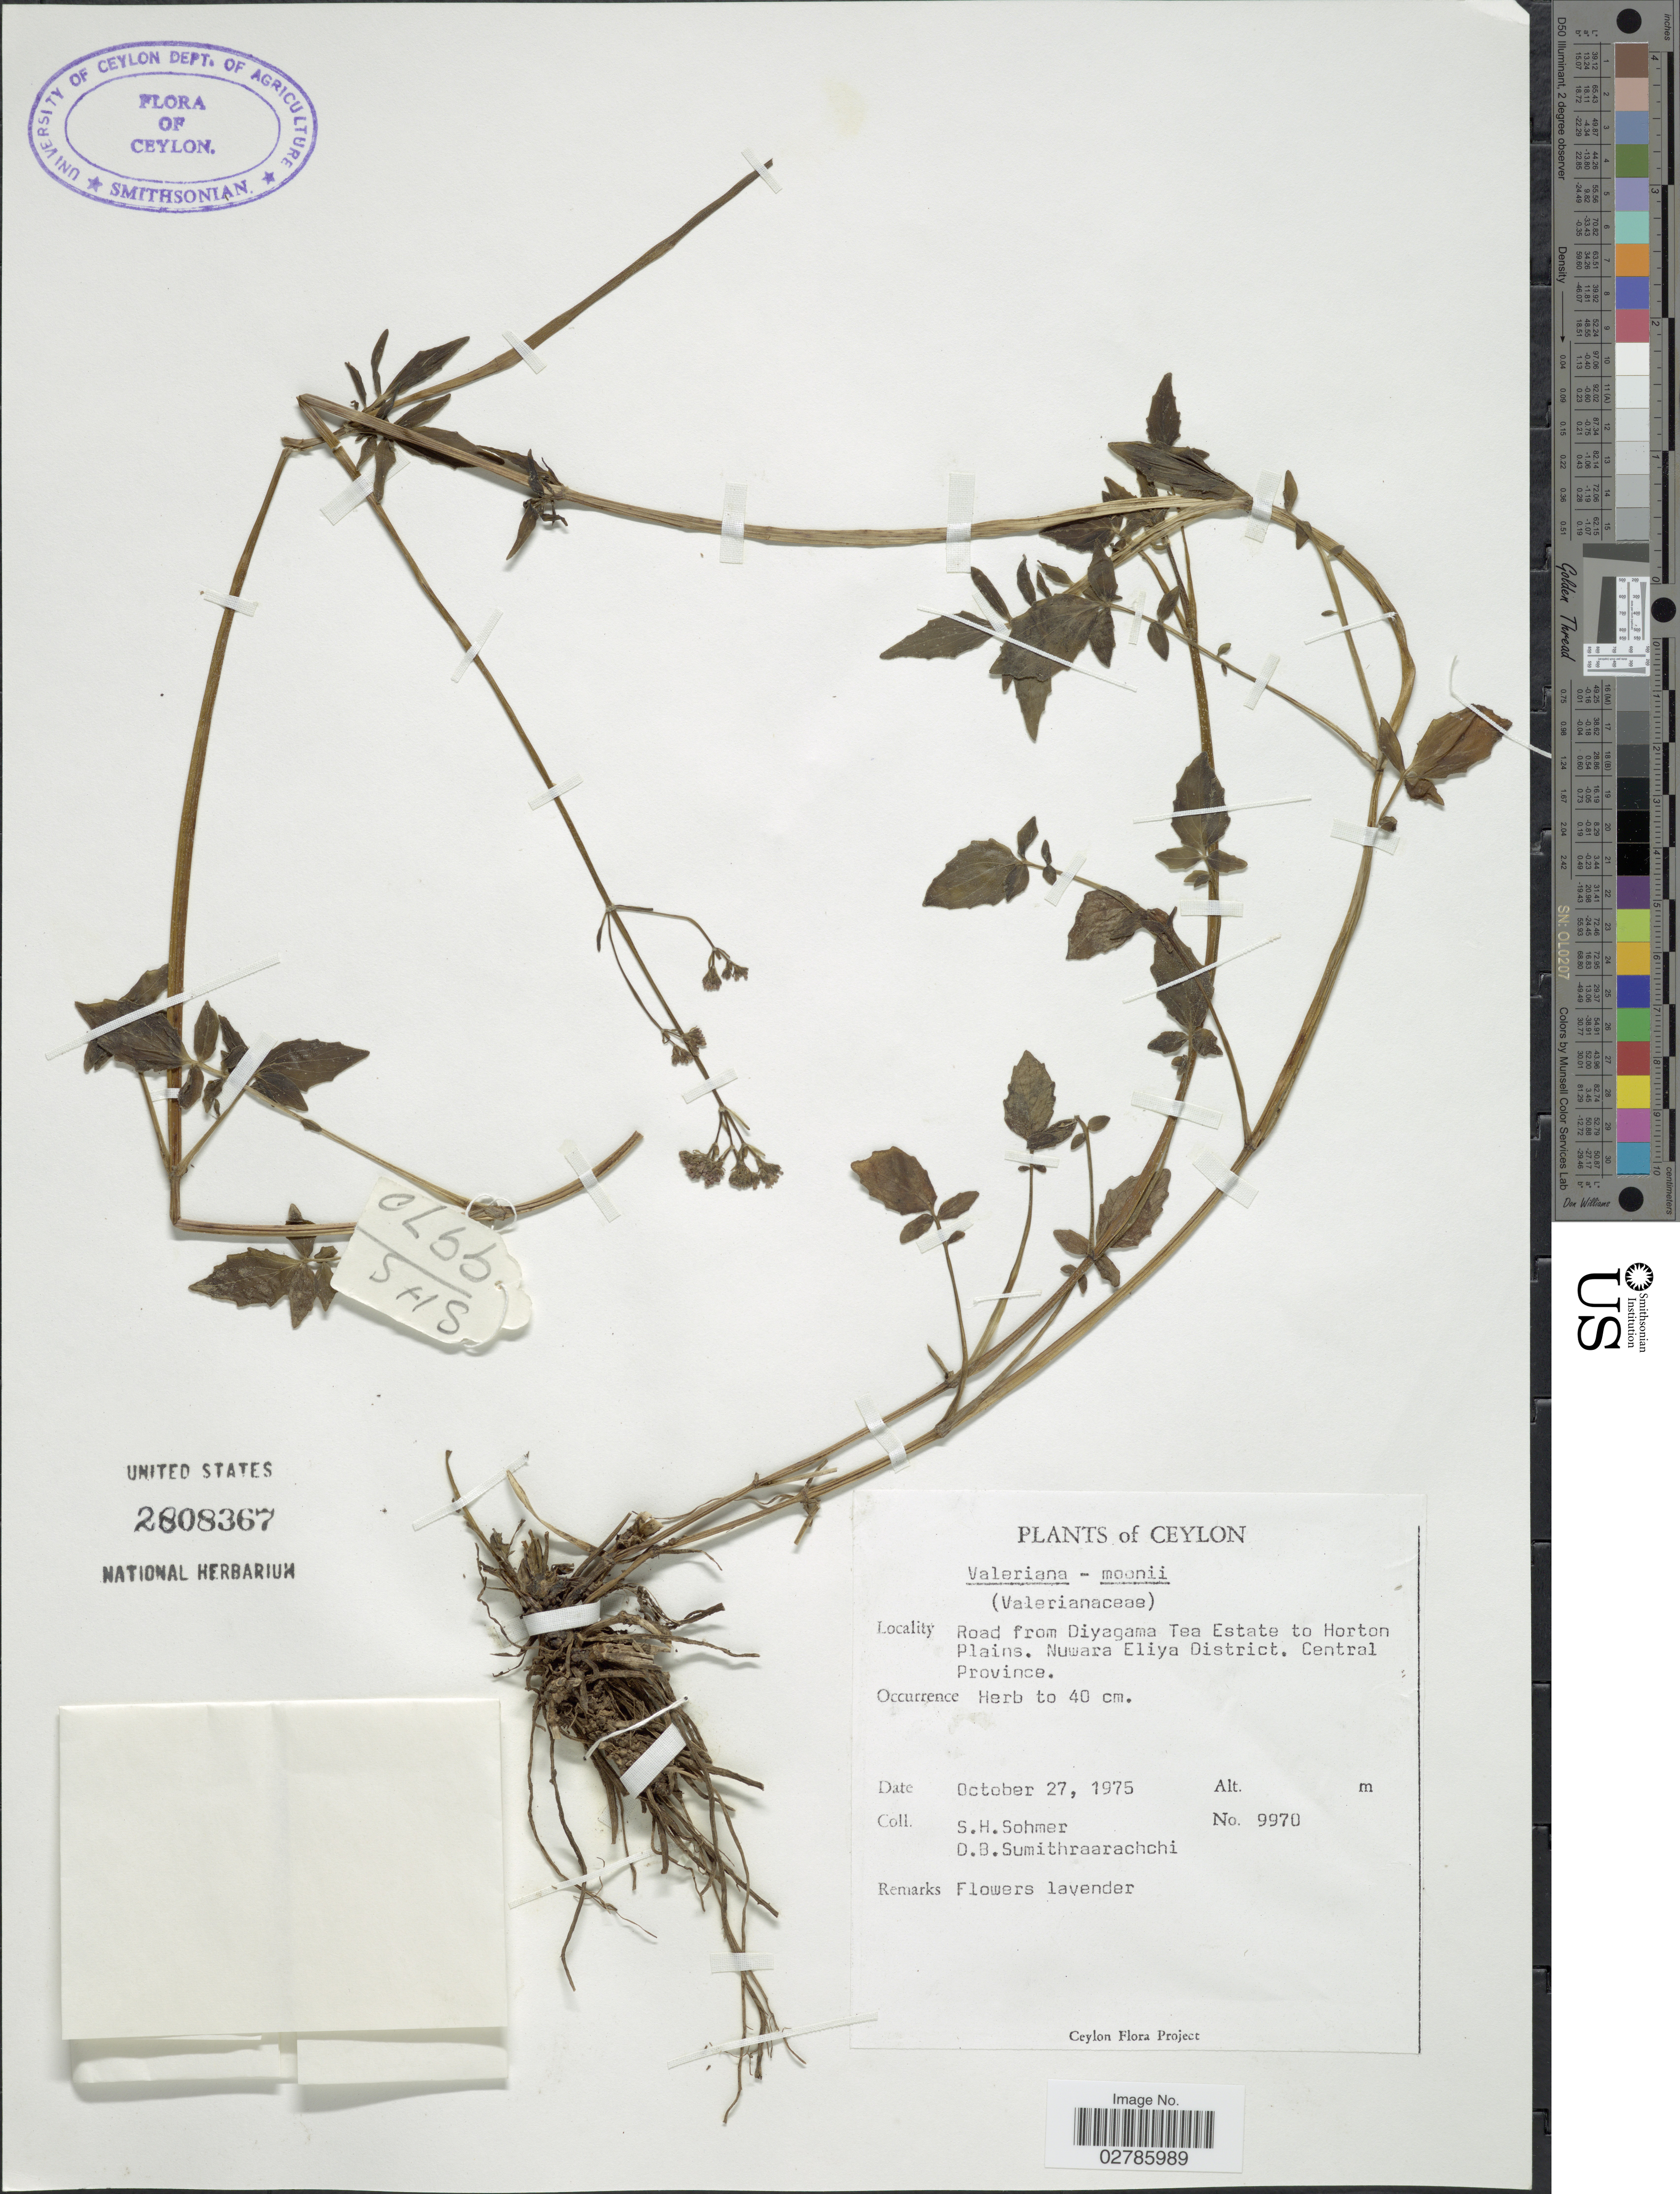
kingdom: Plantae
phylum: Tracheophyta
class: Magnoliopsida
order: Dipsacales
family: Caprifoliaceae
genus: Valeriana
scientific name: Valeriana moonii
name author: Arn.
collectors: S. H. Sohmer & D. B. Sumithraarachchi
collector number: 9970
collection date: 1975-10-27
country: Sri Lanka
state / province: Central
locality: Ceylon. Road from Diyagama Tea Estate to Horton Plains. Nuwara Eliya District. Central Province.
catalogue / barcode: US 2808367